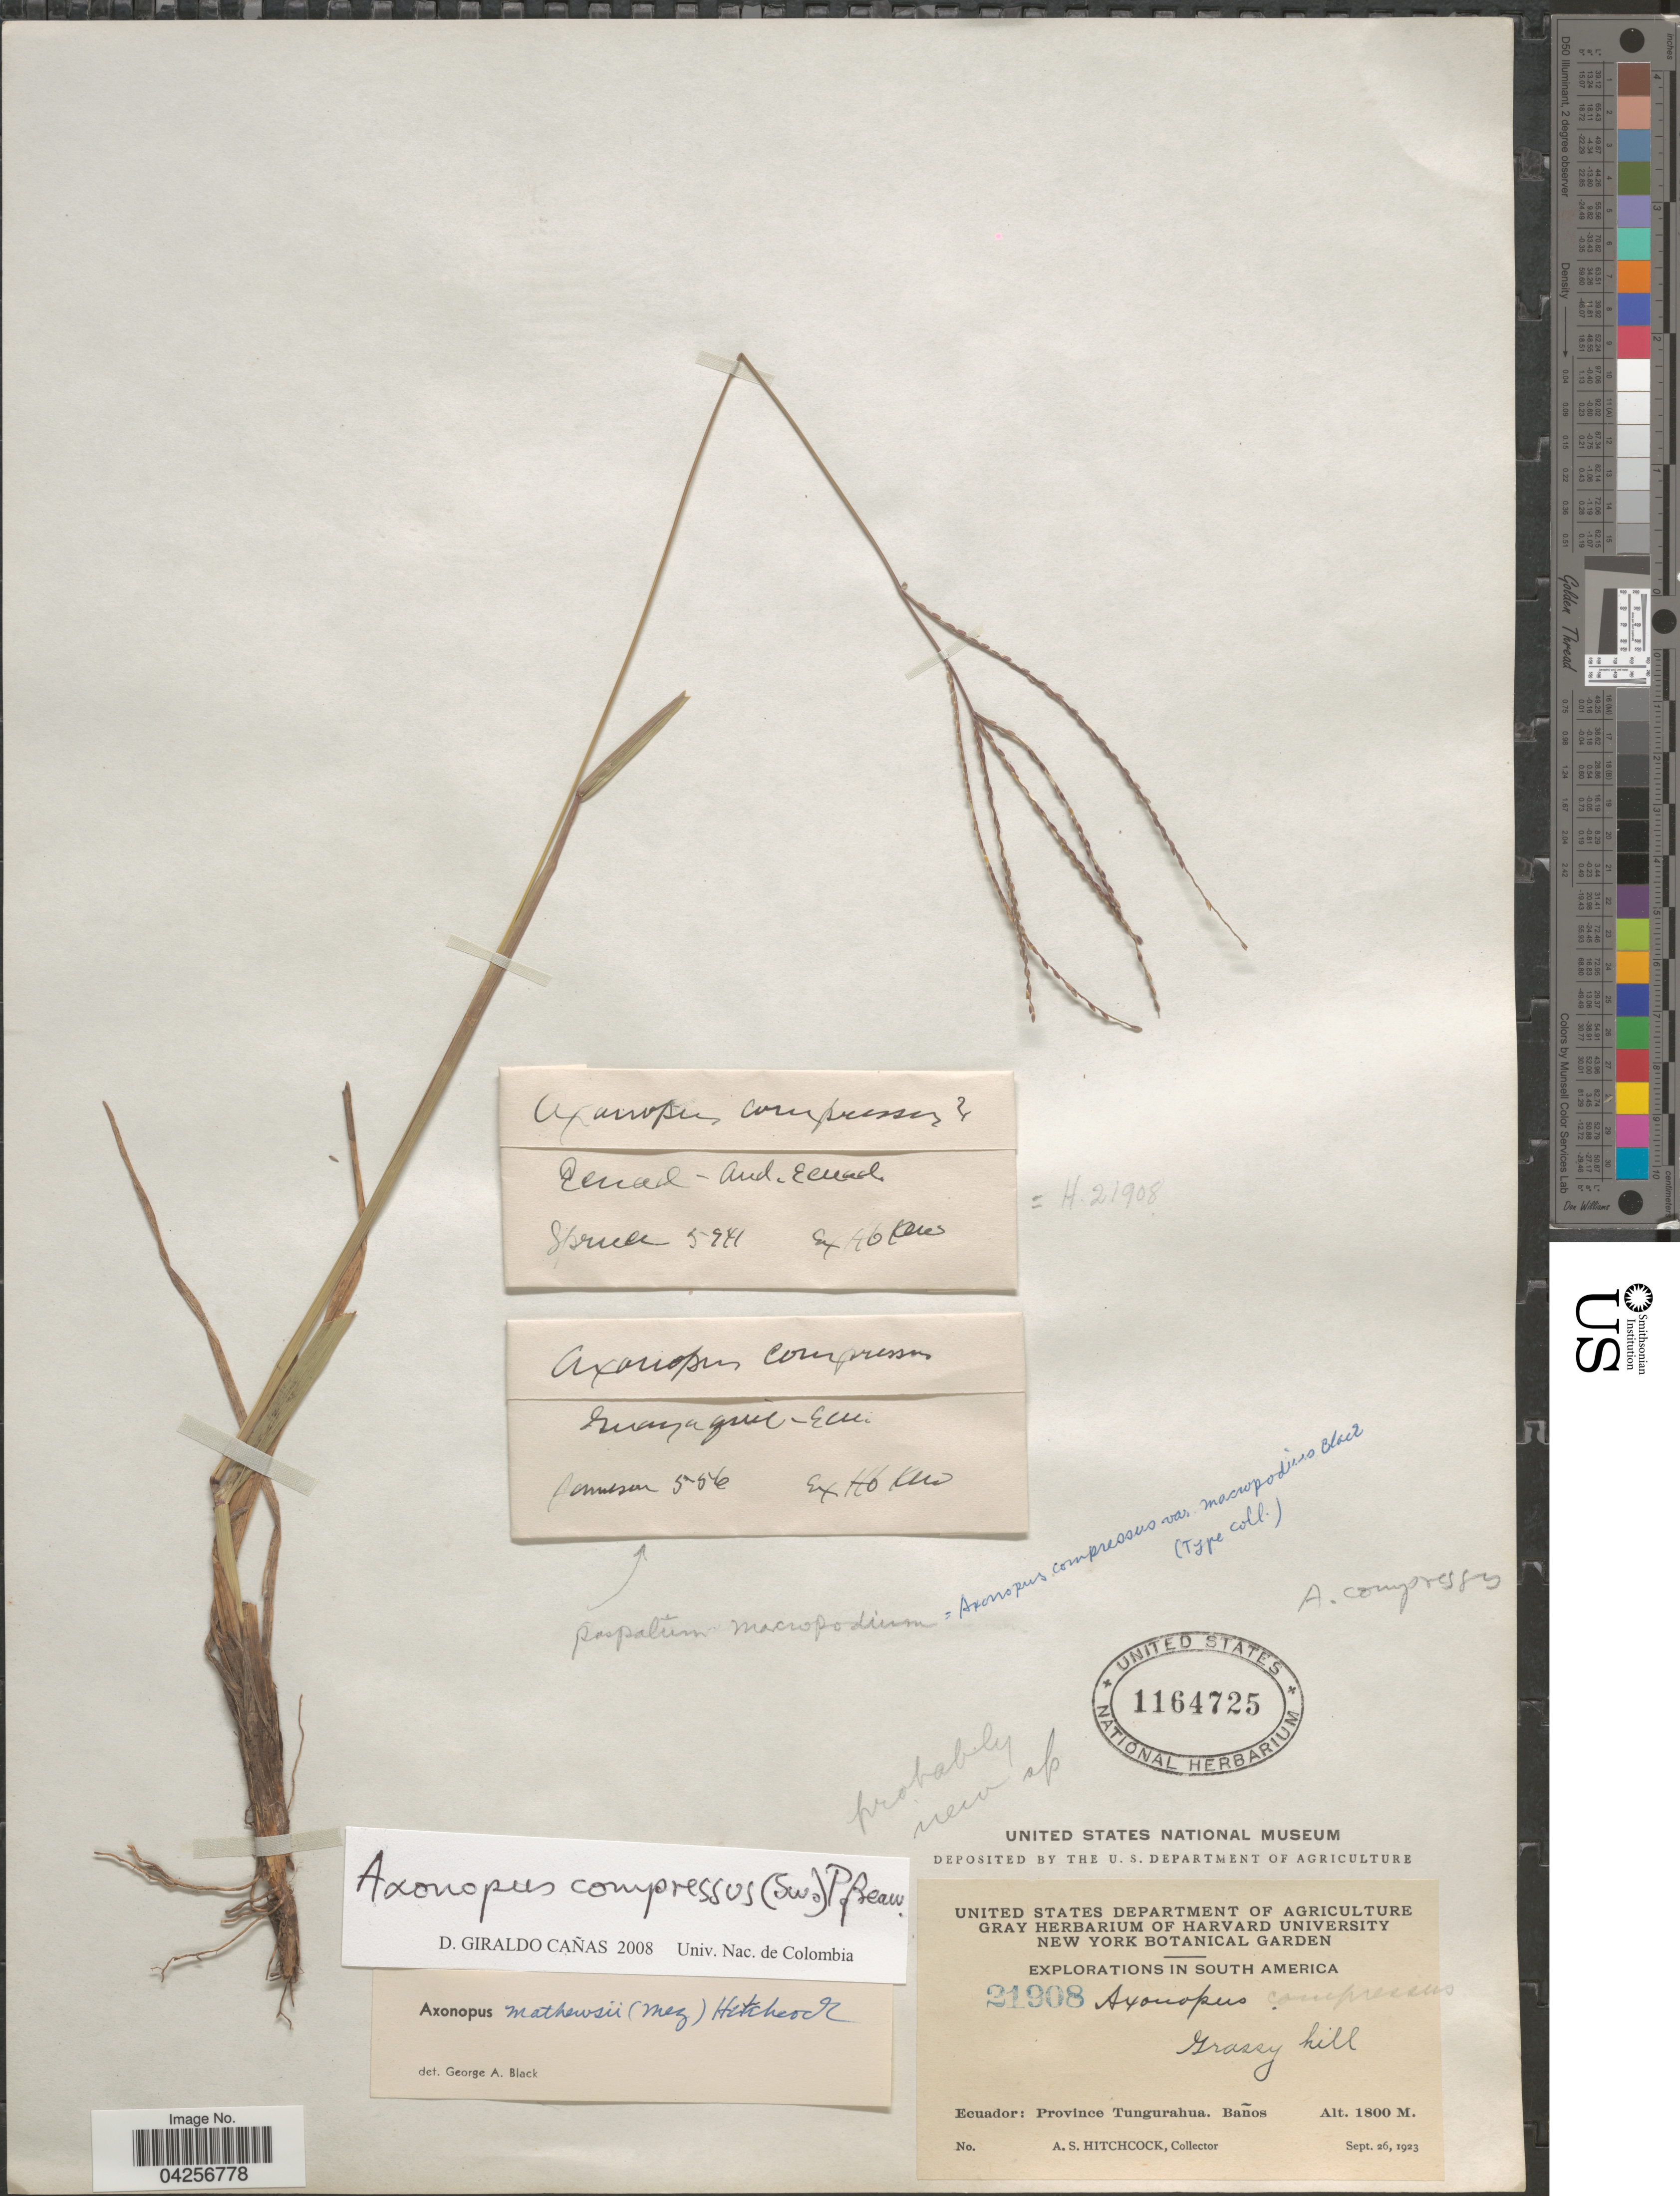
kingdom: Plantae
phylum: Tracheophyta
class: Liliopsida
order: Poales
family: Poaceae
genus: Axonopus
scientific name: Axonopus compressus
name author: (Sw.) P. Beauv.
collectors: -. Spruce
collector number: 5941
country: Ecuador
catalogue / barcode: US 1164725-2